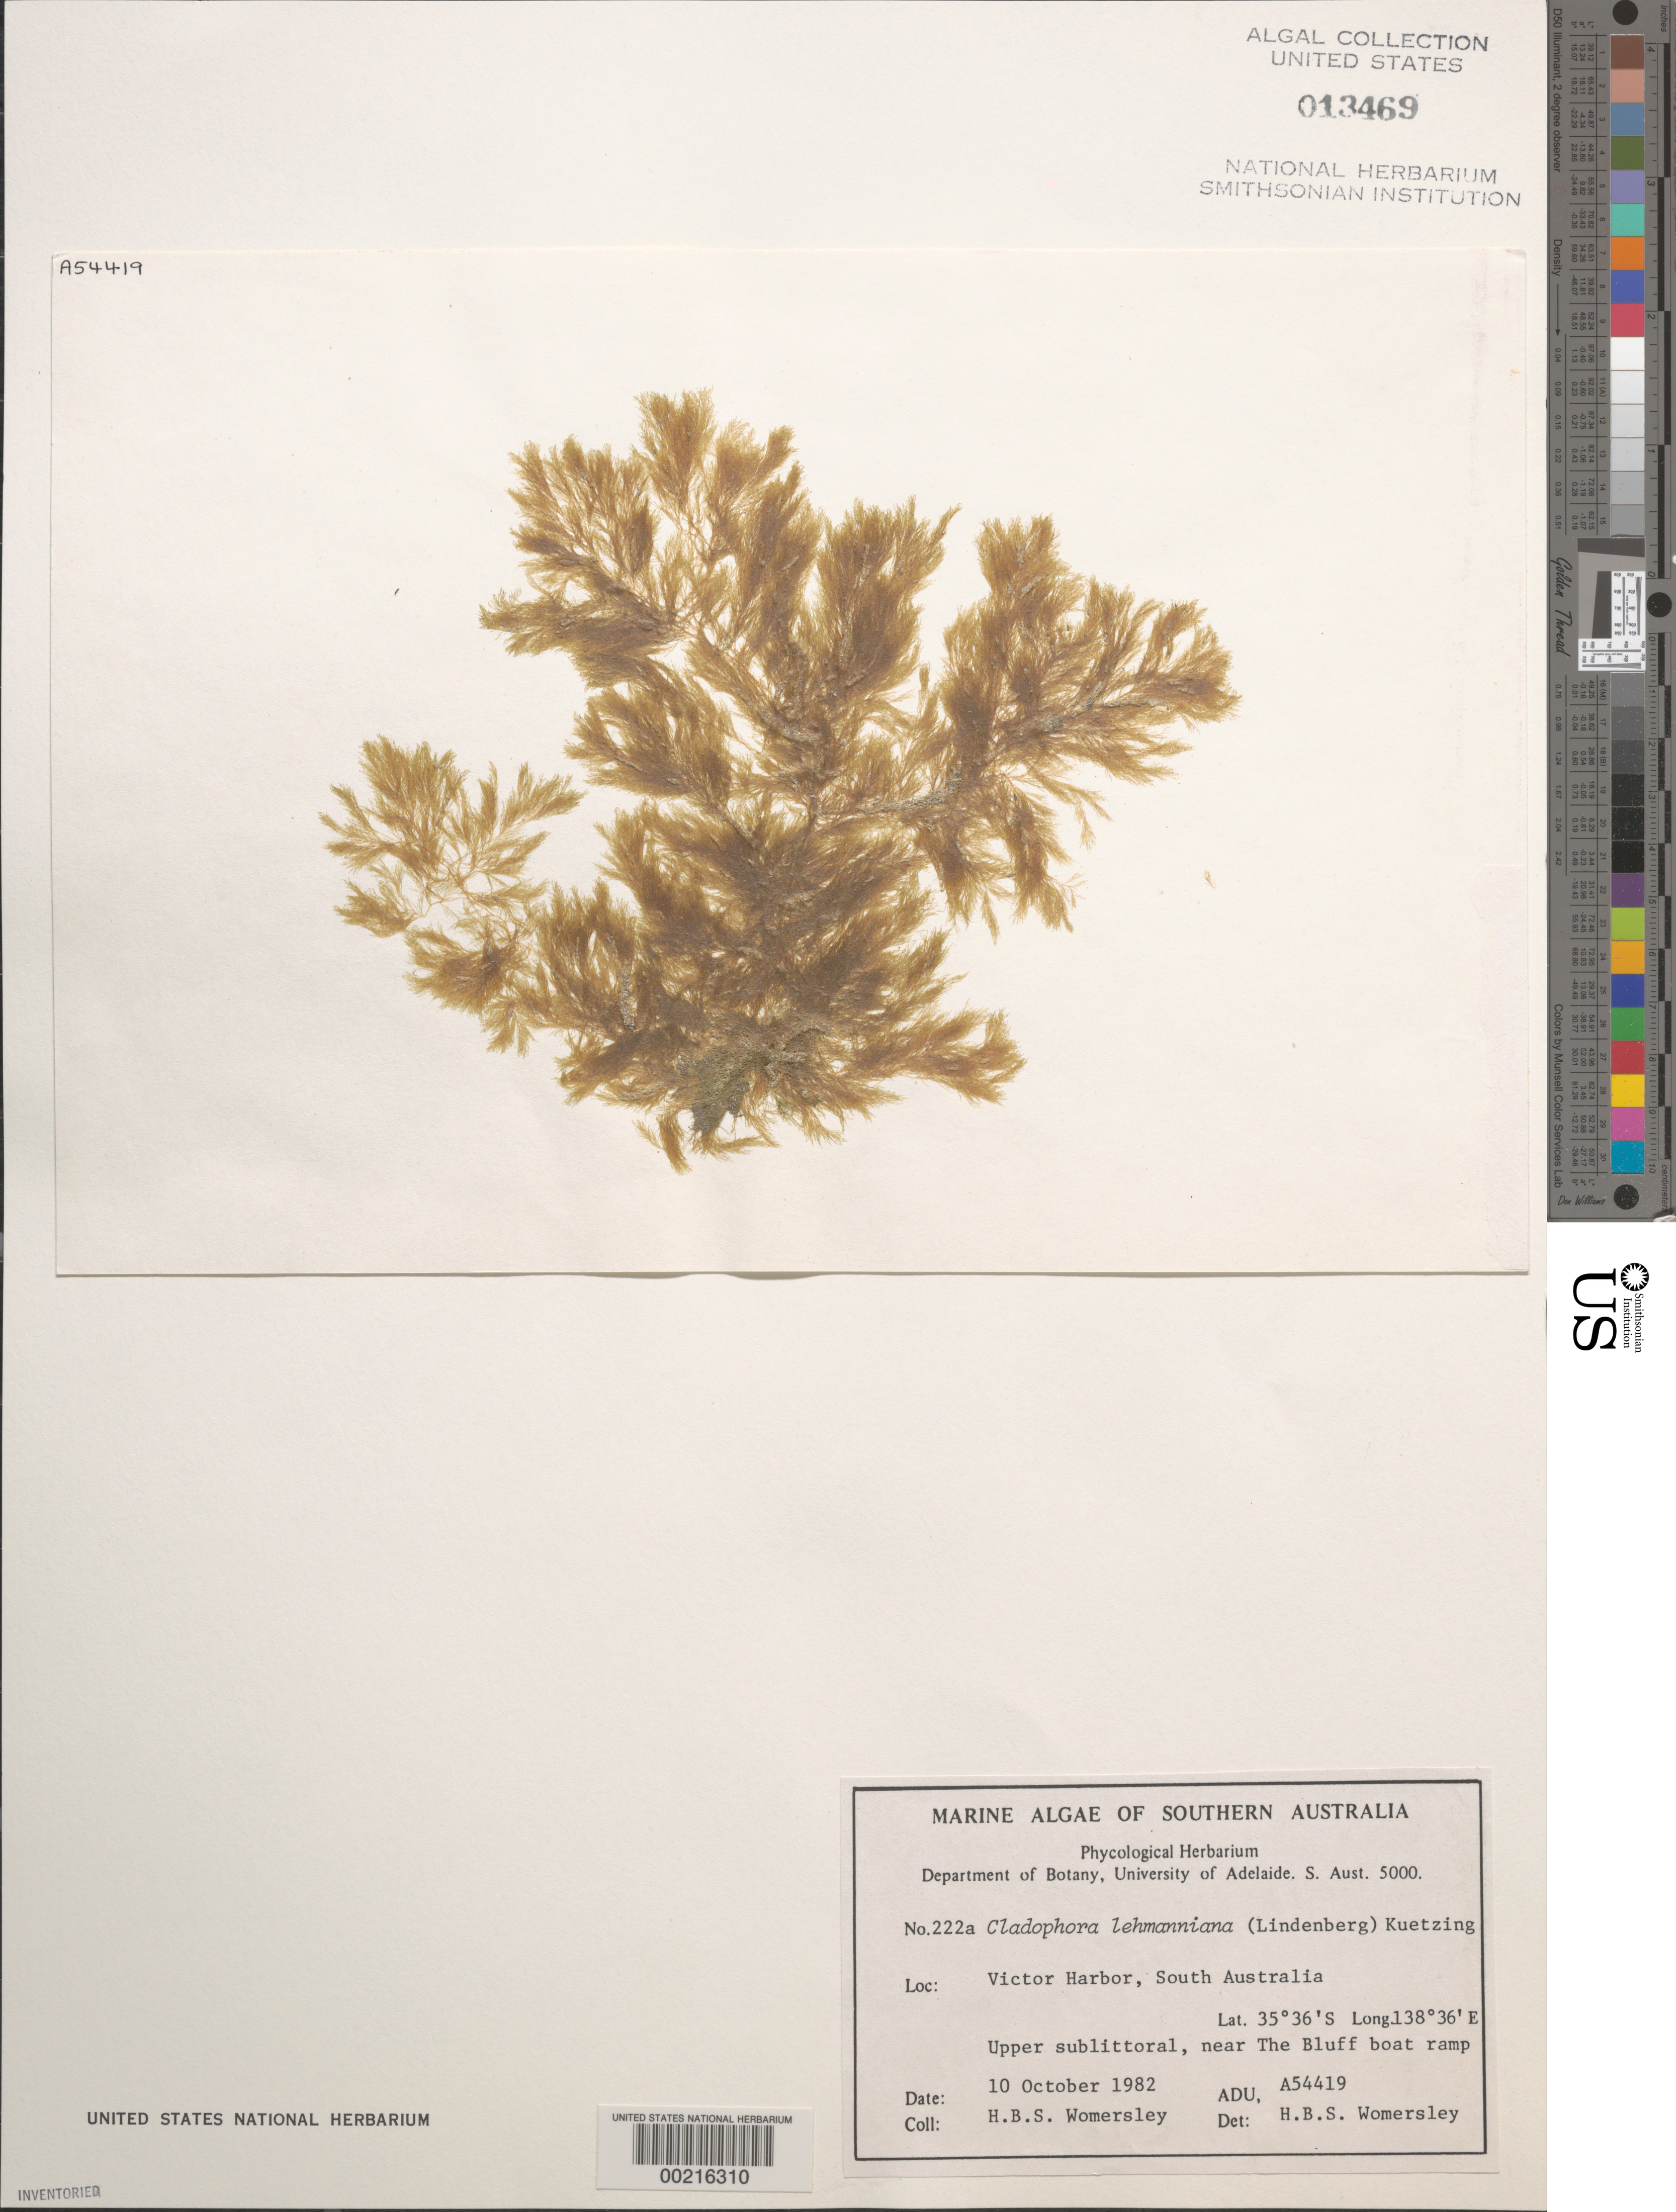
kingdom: Plantae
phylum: Chlorophyta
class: Ulvophyceae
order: Cladophorales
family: Cladophoraceae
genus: Cladophora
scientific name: Cladophora lehmanniana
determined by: Womersley, H. B. S.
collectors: H. B. S. Womersley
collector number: ADU A54419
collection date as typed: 10 Oct 1982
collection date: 1982-10-10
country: Australia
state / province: South Australia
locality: Victor harbor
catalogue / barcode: US 13469